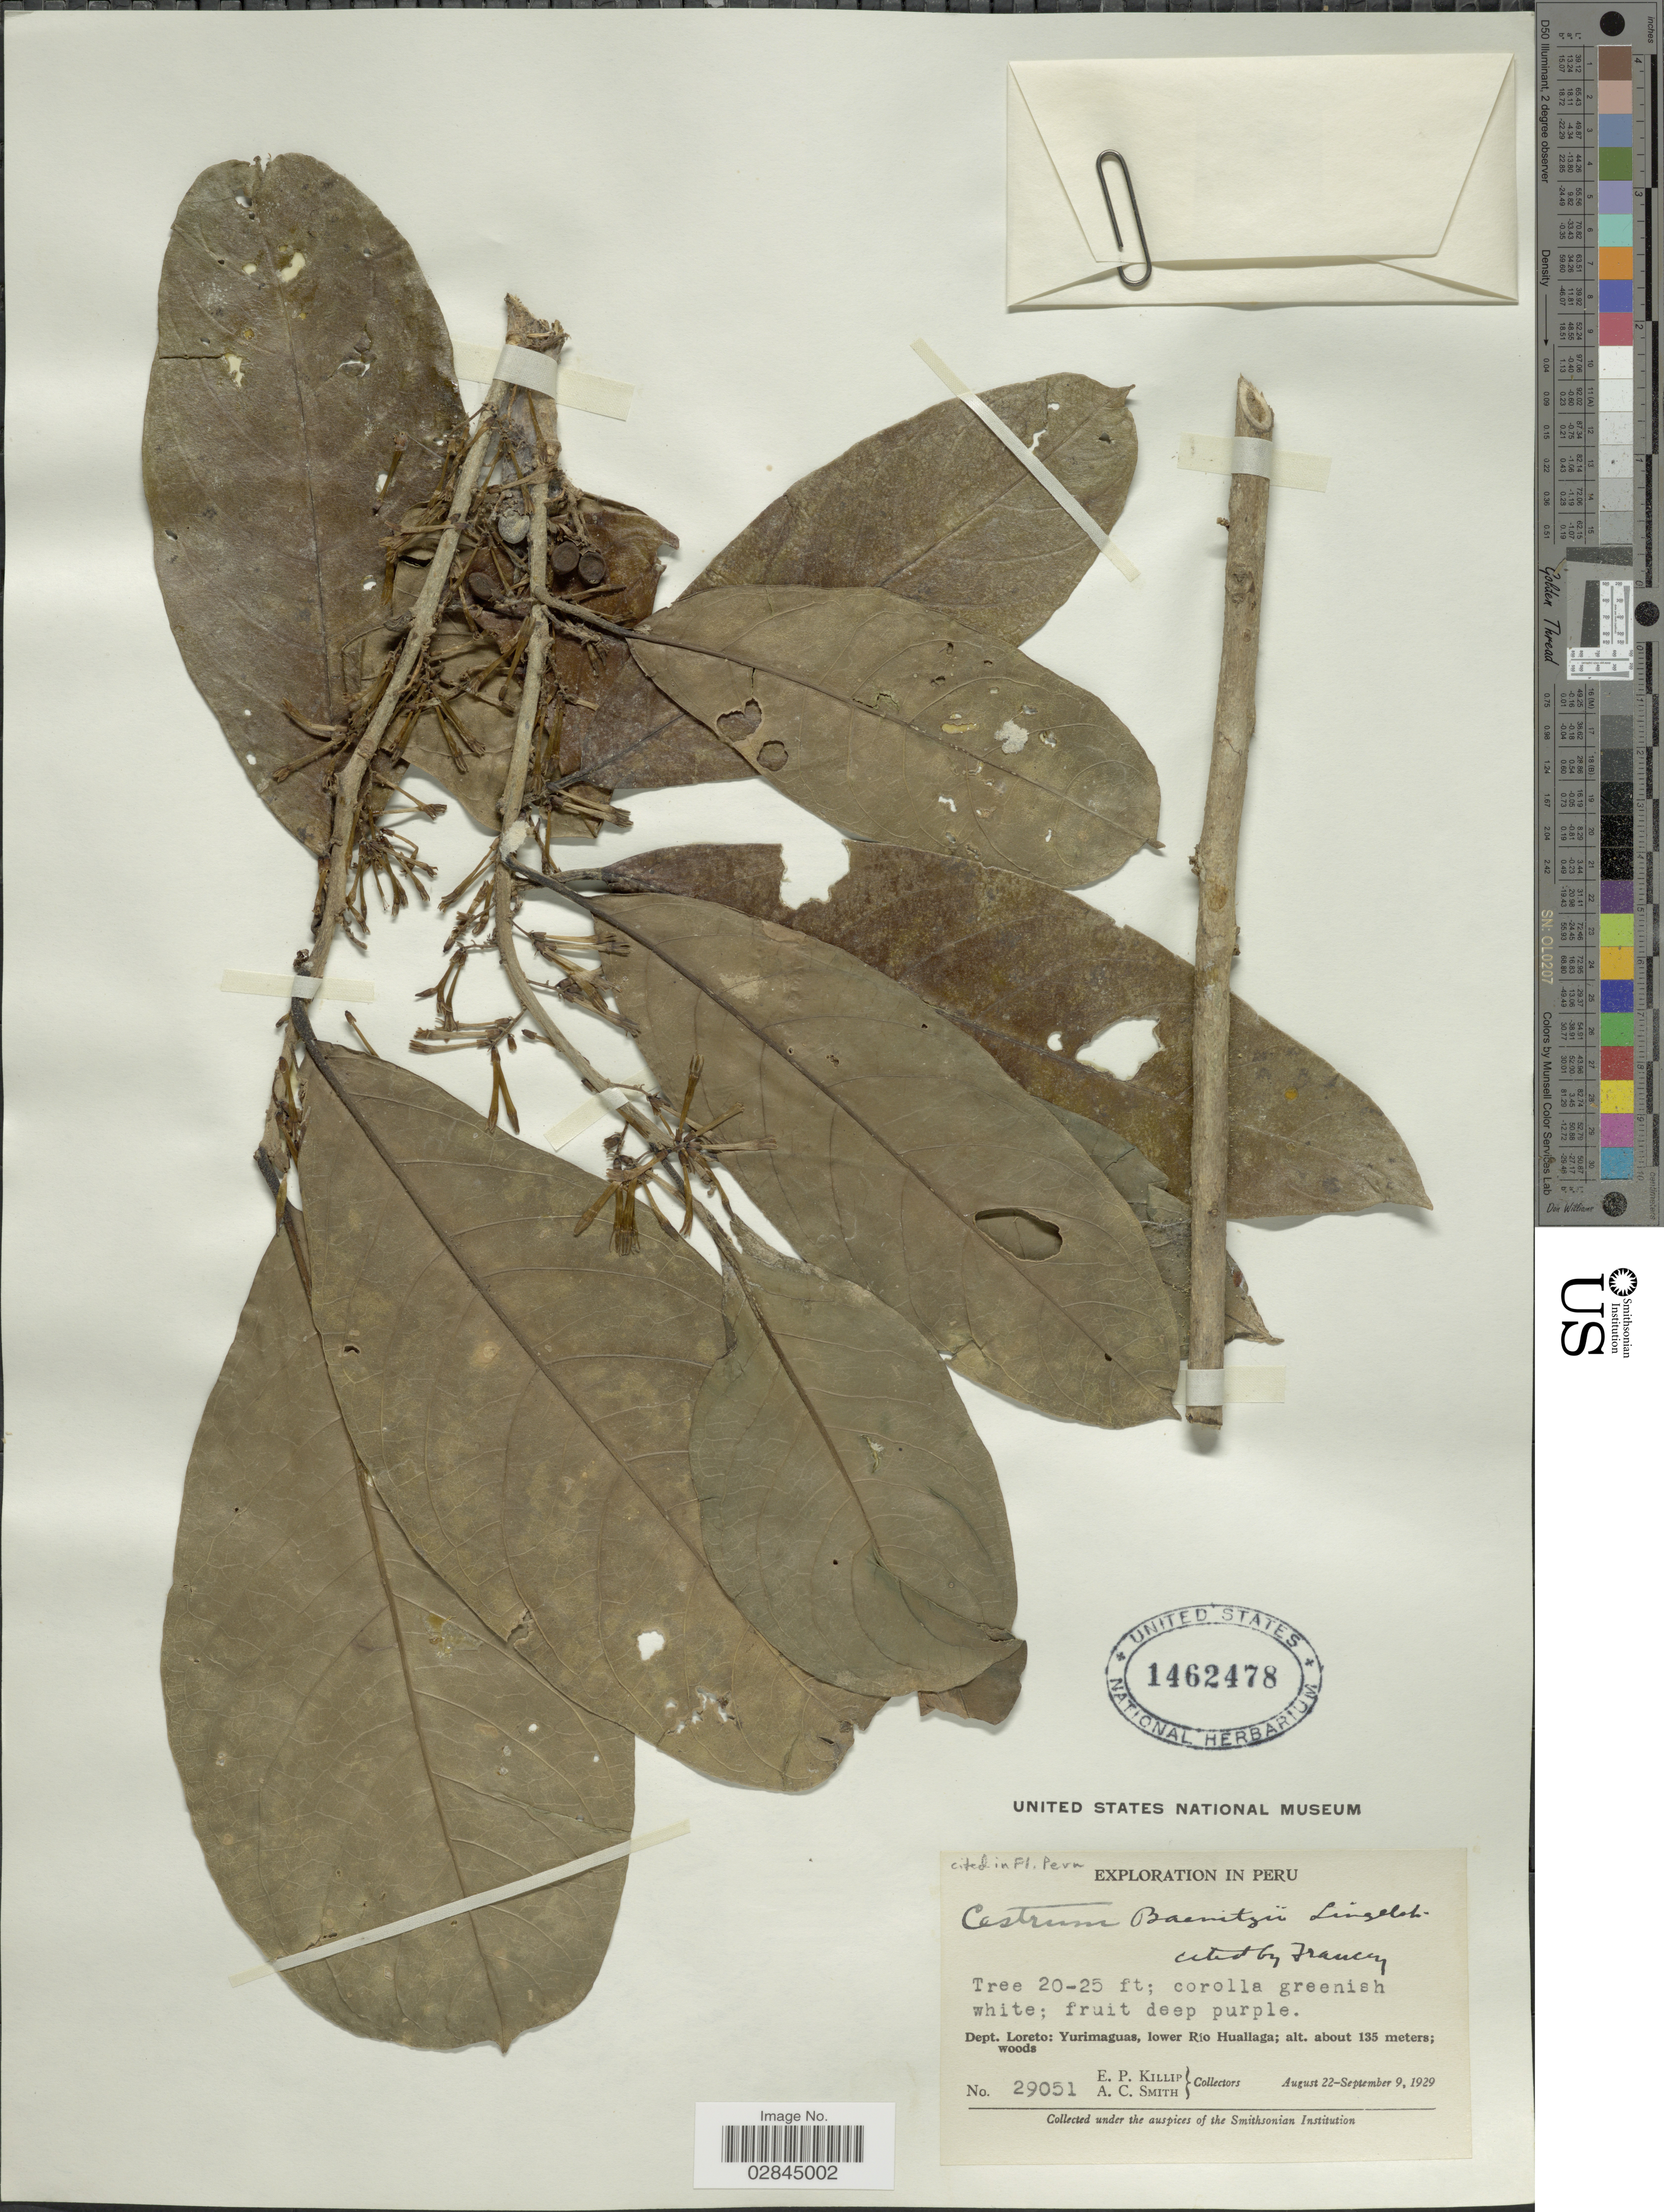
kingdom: Plantae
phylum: Tracheophyta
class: Magnoliopsida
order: Solanales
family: Solanaceae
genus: Cestrum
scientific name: Cestrum schlechtendahlii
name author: G. Don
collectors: E. P. Killip & A. C. Smith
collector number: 29051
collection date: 1929-08-22/1929-09-09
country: Peru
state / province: Loreto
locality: Dept. Loreto: Yurimaguas, lower Río Huallaga.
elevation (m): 135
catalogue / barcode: US 1462478